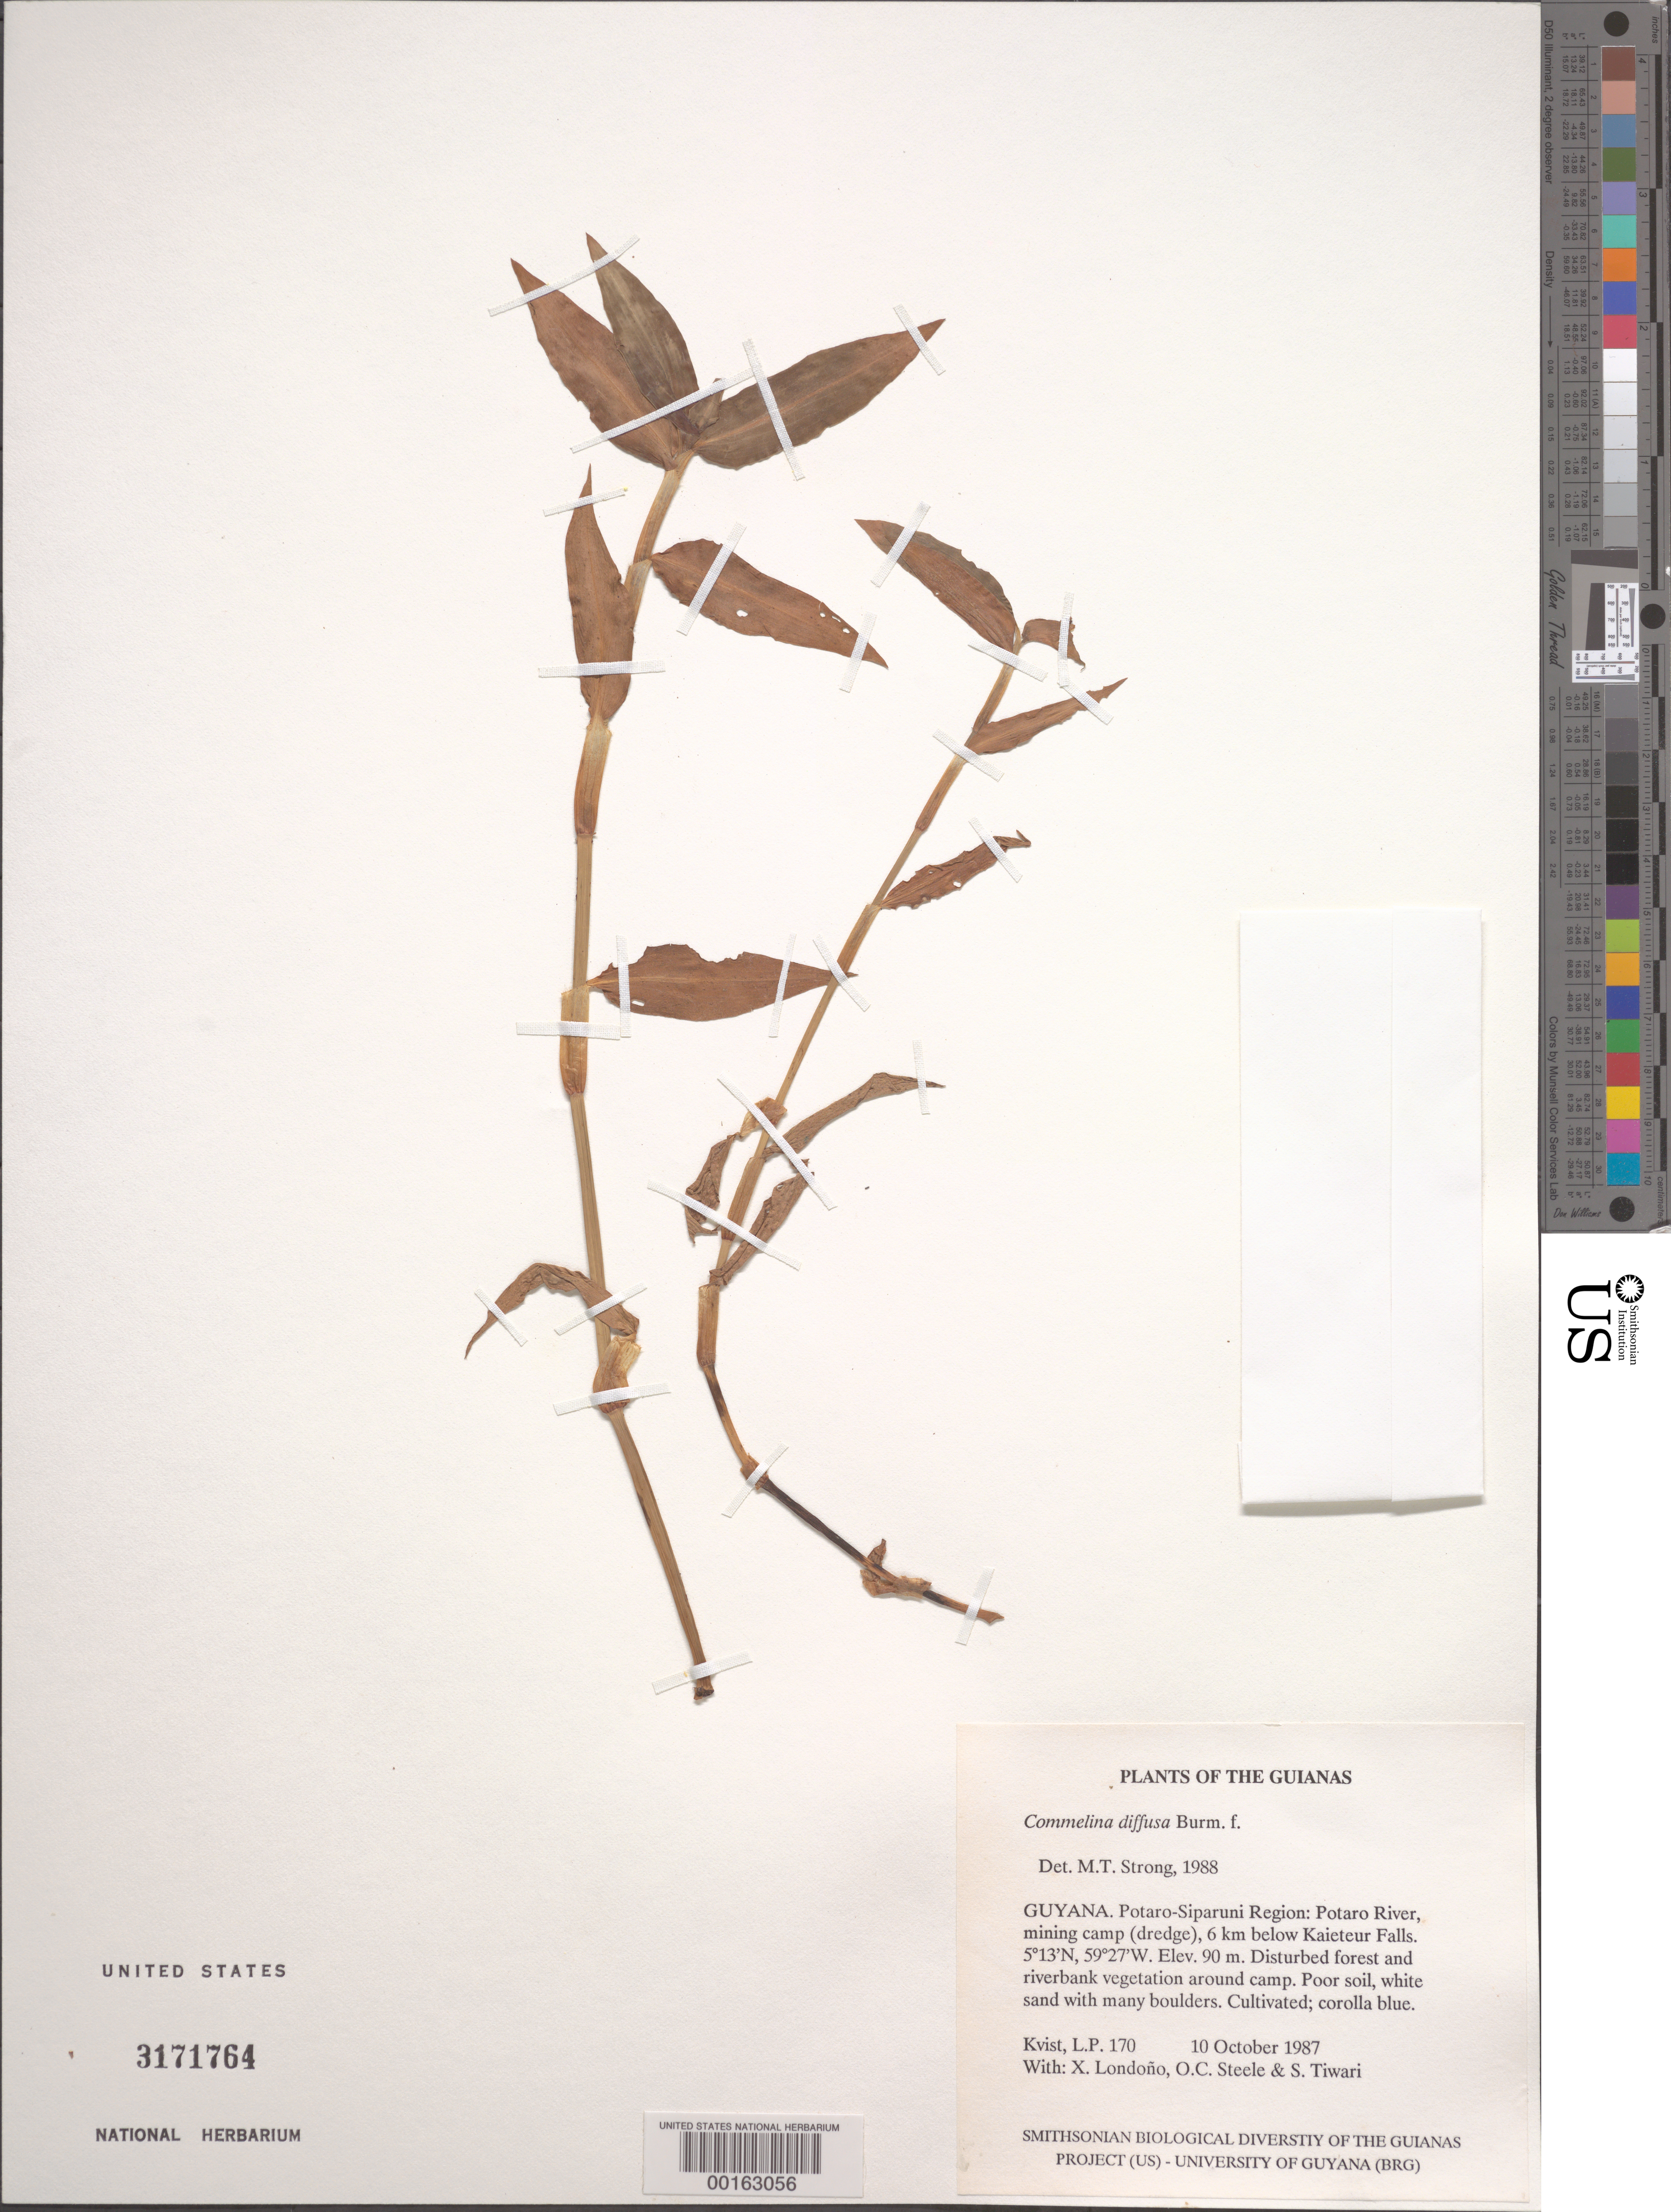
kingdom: Plantae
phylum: Tracheophyta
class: Liliopsida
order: Commelinales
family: Commelinaceae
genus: Commelina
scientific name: Commelina diffusa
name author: Burm. f.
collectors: L. P. Kvist, X. Londoño, O. C. Steele & S. Tiwari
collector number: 170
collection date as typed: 10 Oct 1987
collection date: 1987-10-10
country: Guyana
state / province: Potaro-Siparuni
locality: Potaro river, mining camp, 6 km below kaieteur falls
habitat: Disturbed forest and riverbank, poor soil, white sand with many boulders.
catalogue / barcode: US 3171764